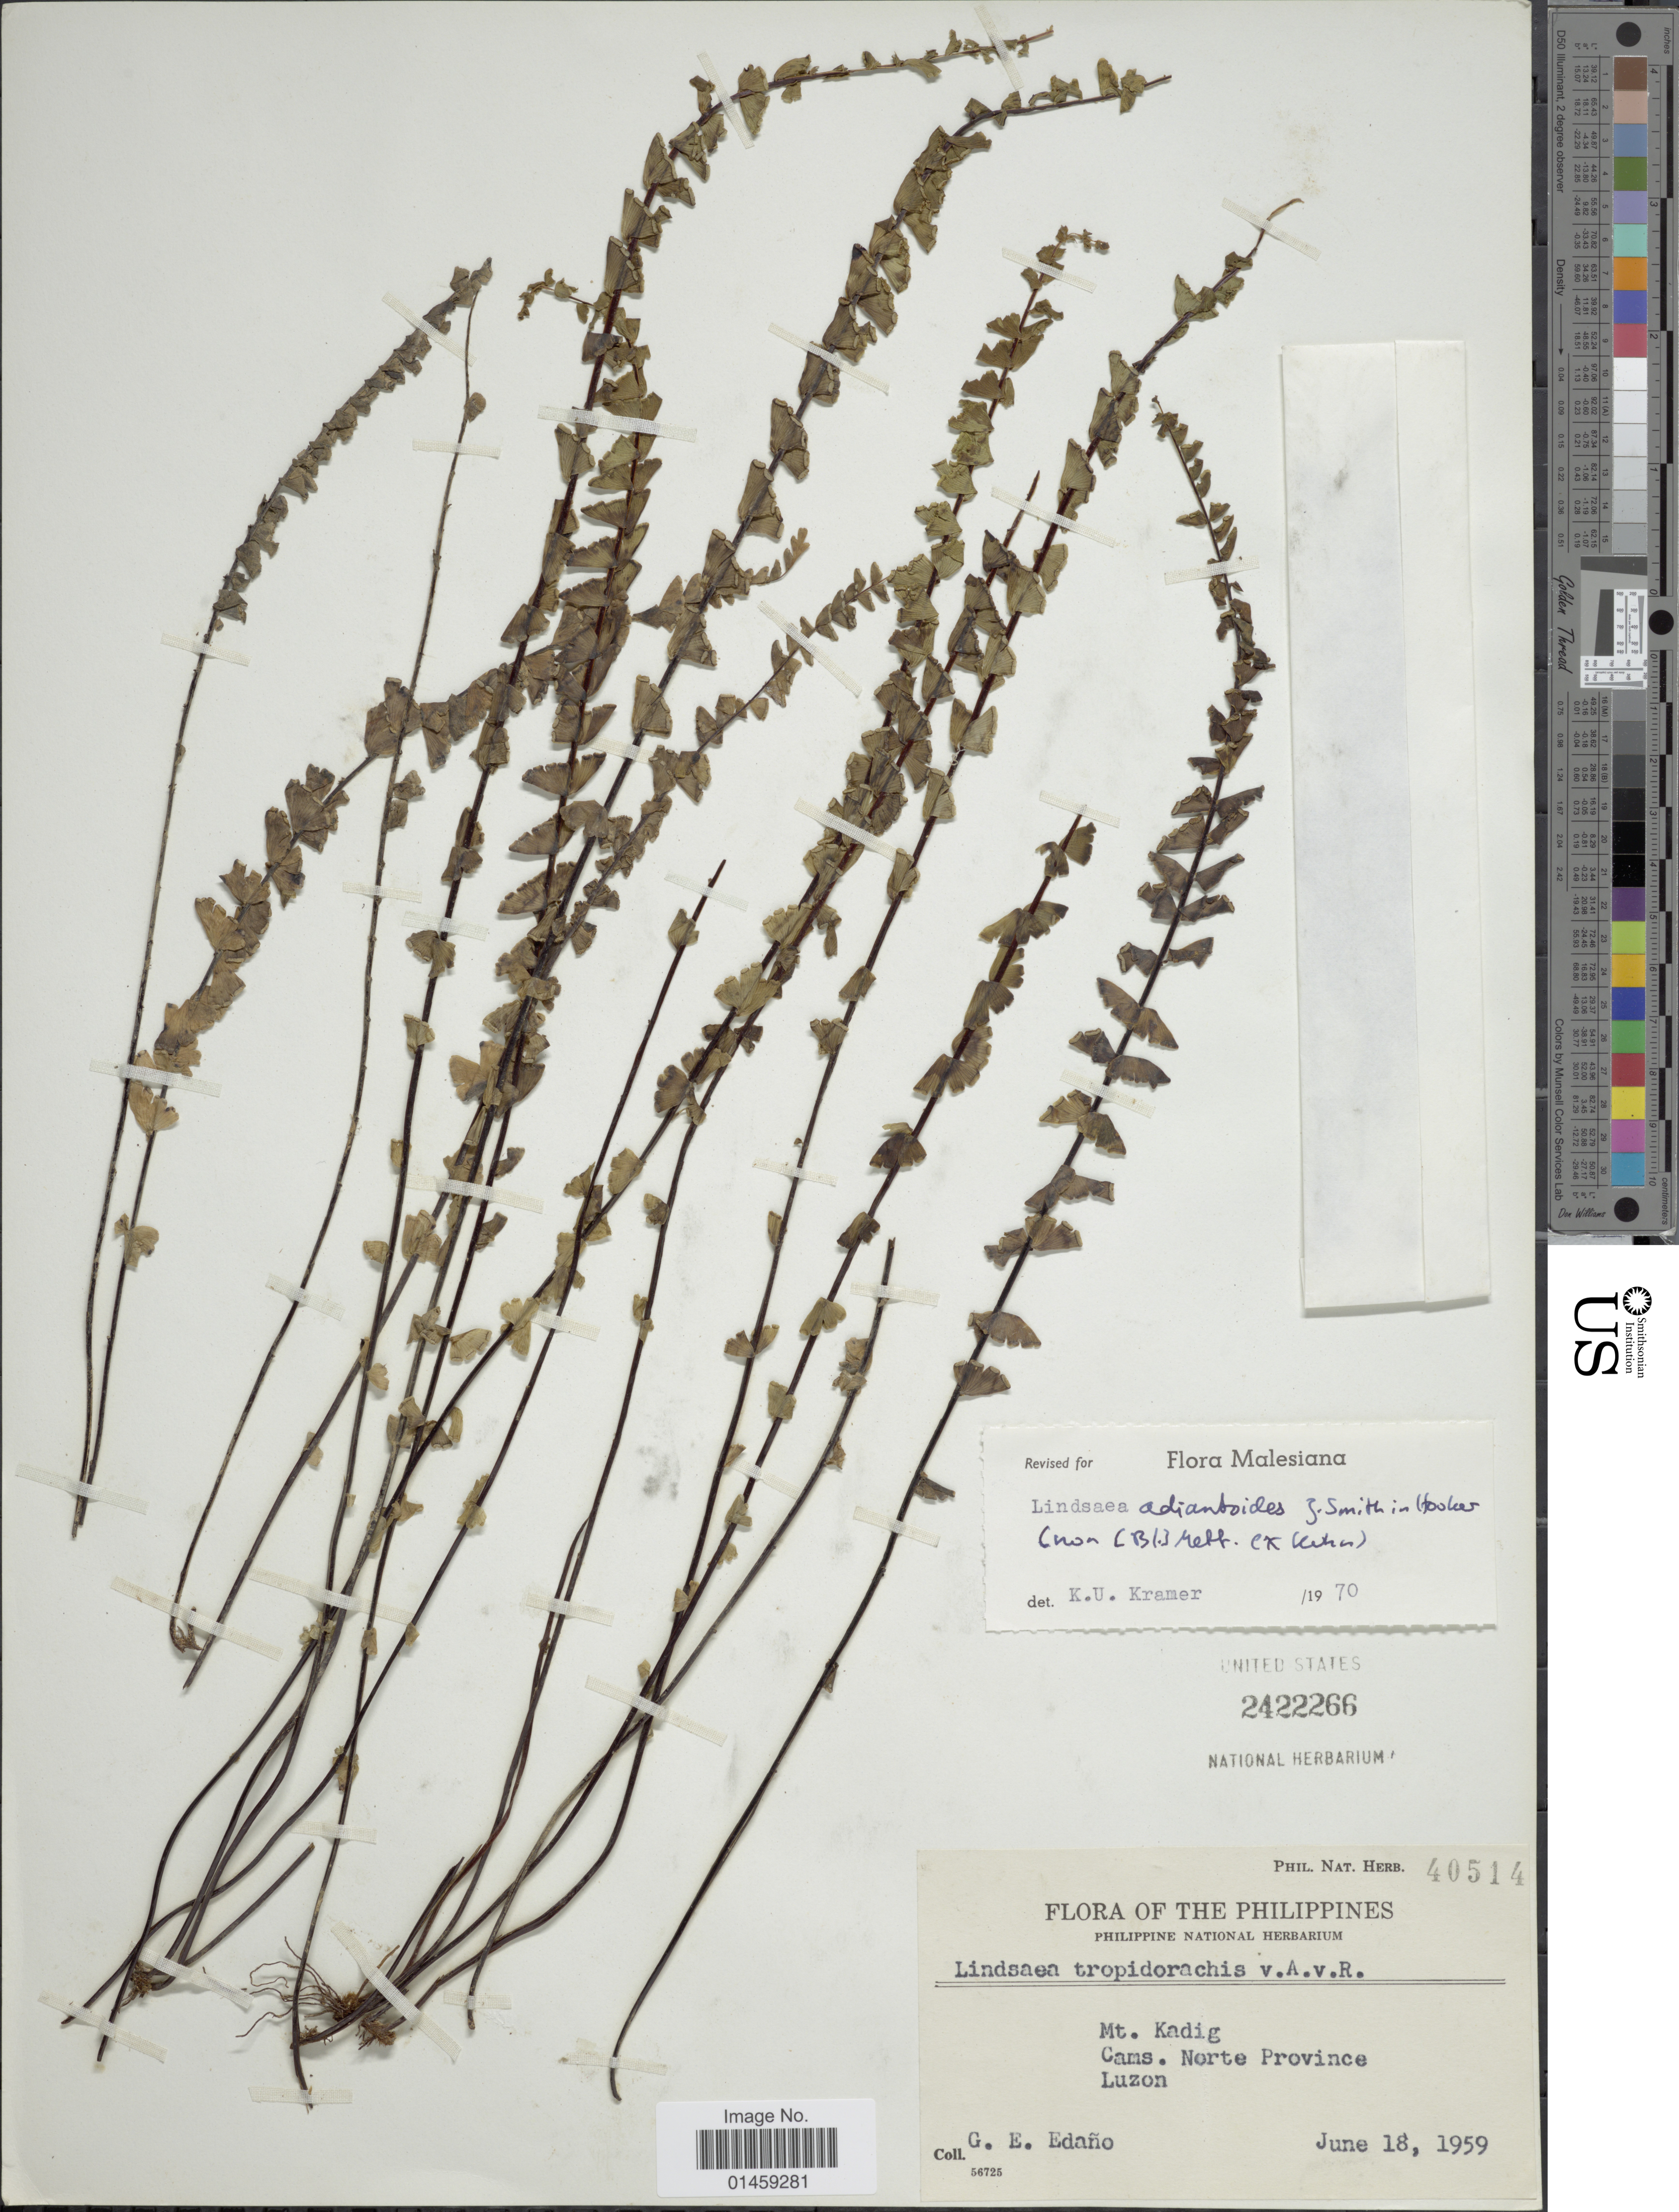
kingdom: Plantae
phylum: Tracheophyta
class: Polypodiopsida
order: Polypodiales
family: Lindsaeaceae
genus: Lindsaea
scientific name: Lindsaea adiantoides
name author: J. Sm.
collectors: G. E. Edaño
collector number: Phil. Nat. Herb. 40514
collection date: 1959-06-18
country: Philippines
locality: Mt. Kadig. Cams. Norte Province. Luzon.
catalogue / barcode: US 2422266